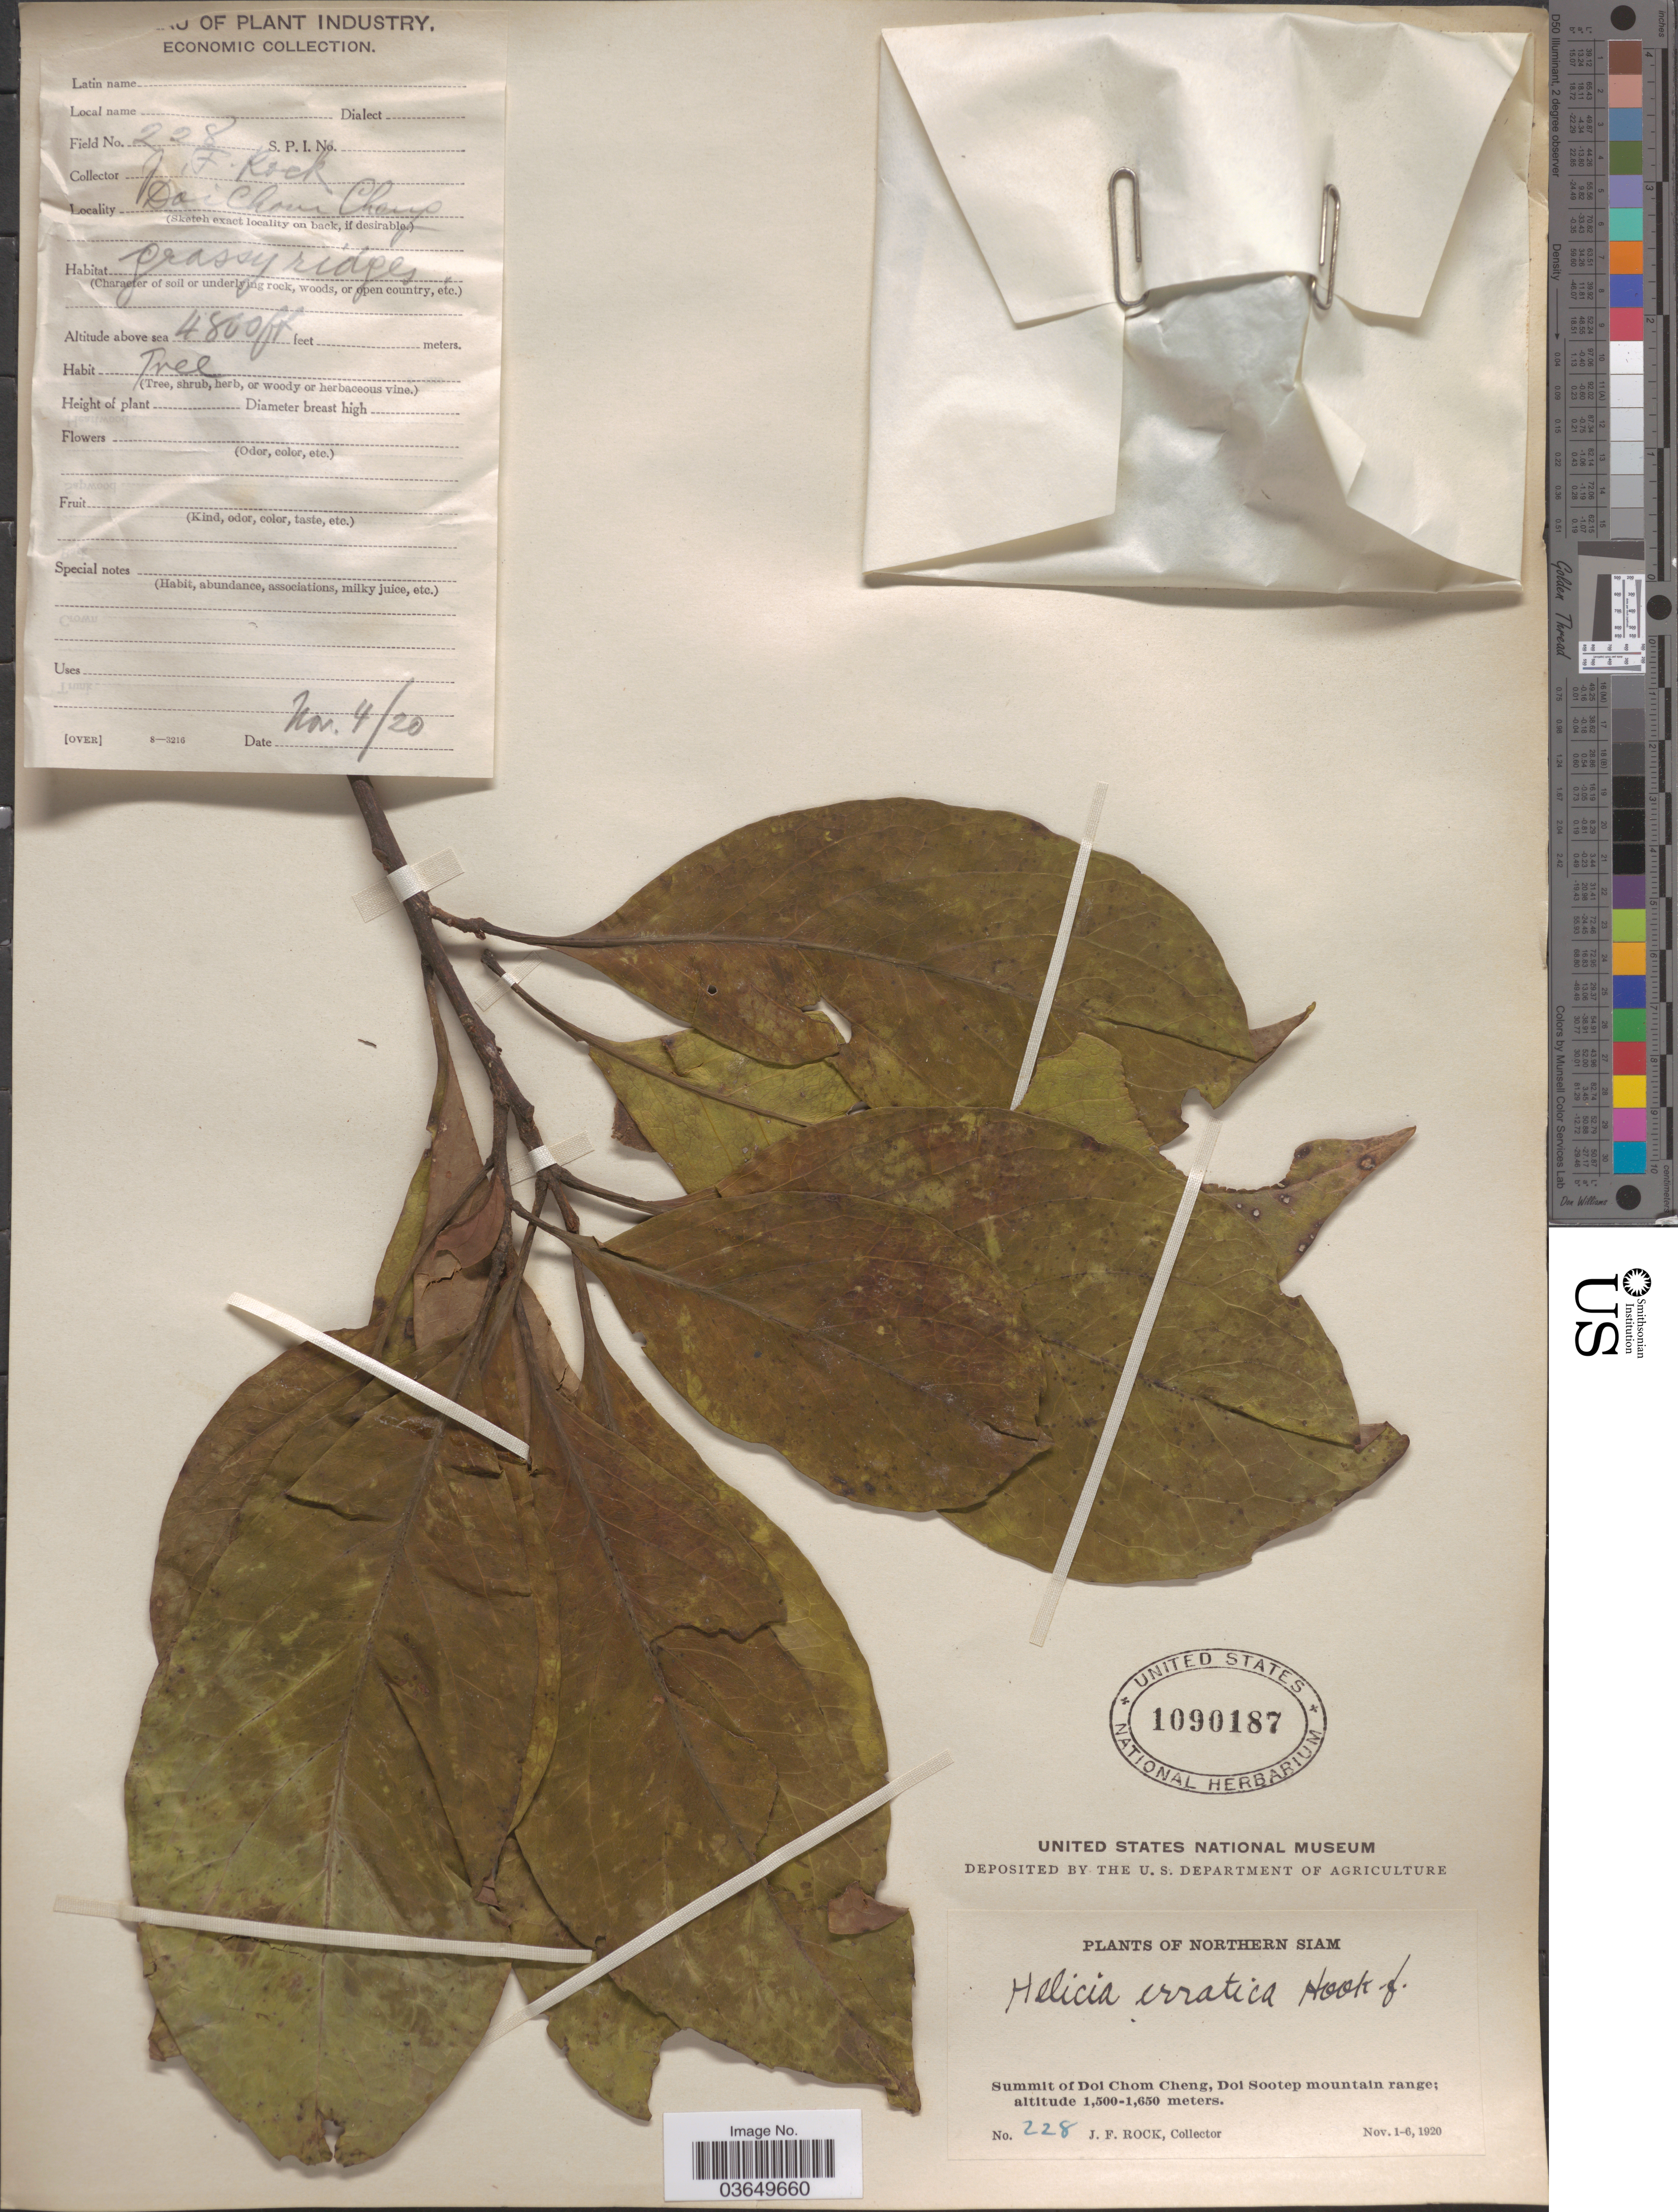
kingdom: Plantae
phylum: Tracheophyta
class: Magnoliopsida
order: Proteales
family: Proteaceae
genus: Helicia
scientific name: Helicia erratica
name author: Hook. f.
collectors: J. Rock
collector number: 228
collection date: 1920-11-04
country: Thailand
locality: Northern Siam. Summit of Doi Chom Cheng, Doi Sootep mountain range.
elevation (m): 1463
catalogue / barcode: US 1090187